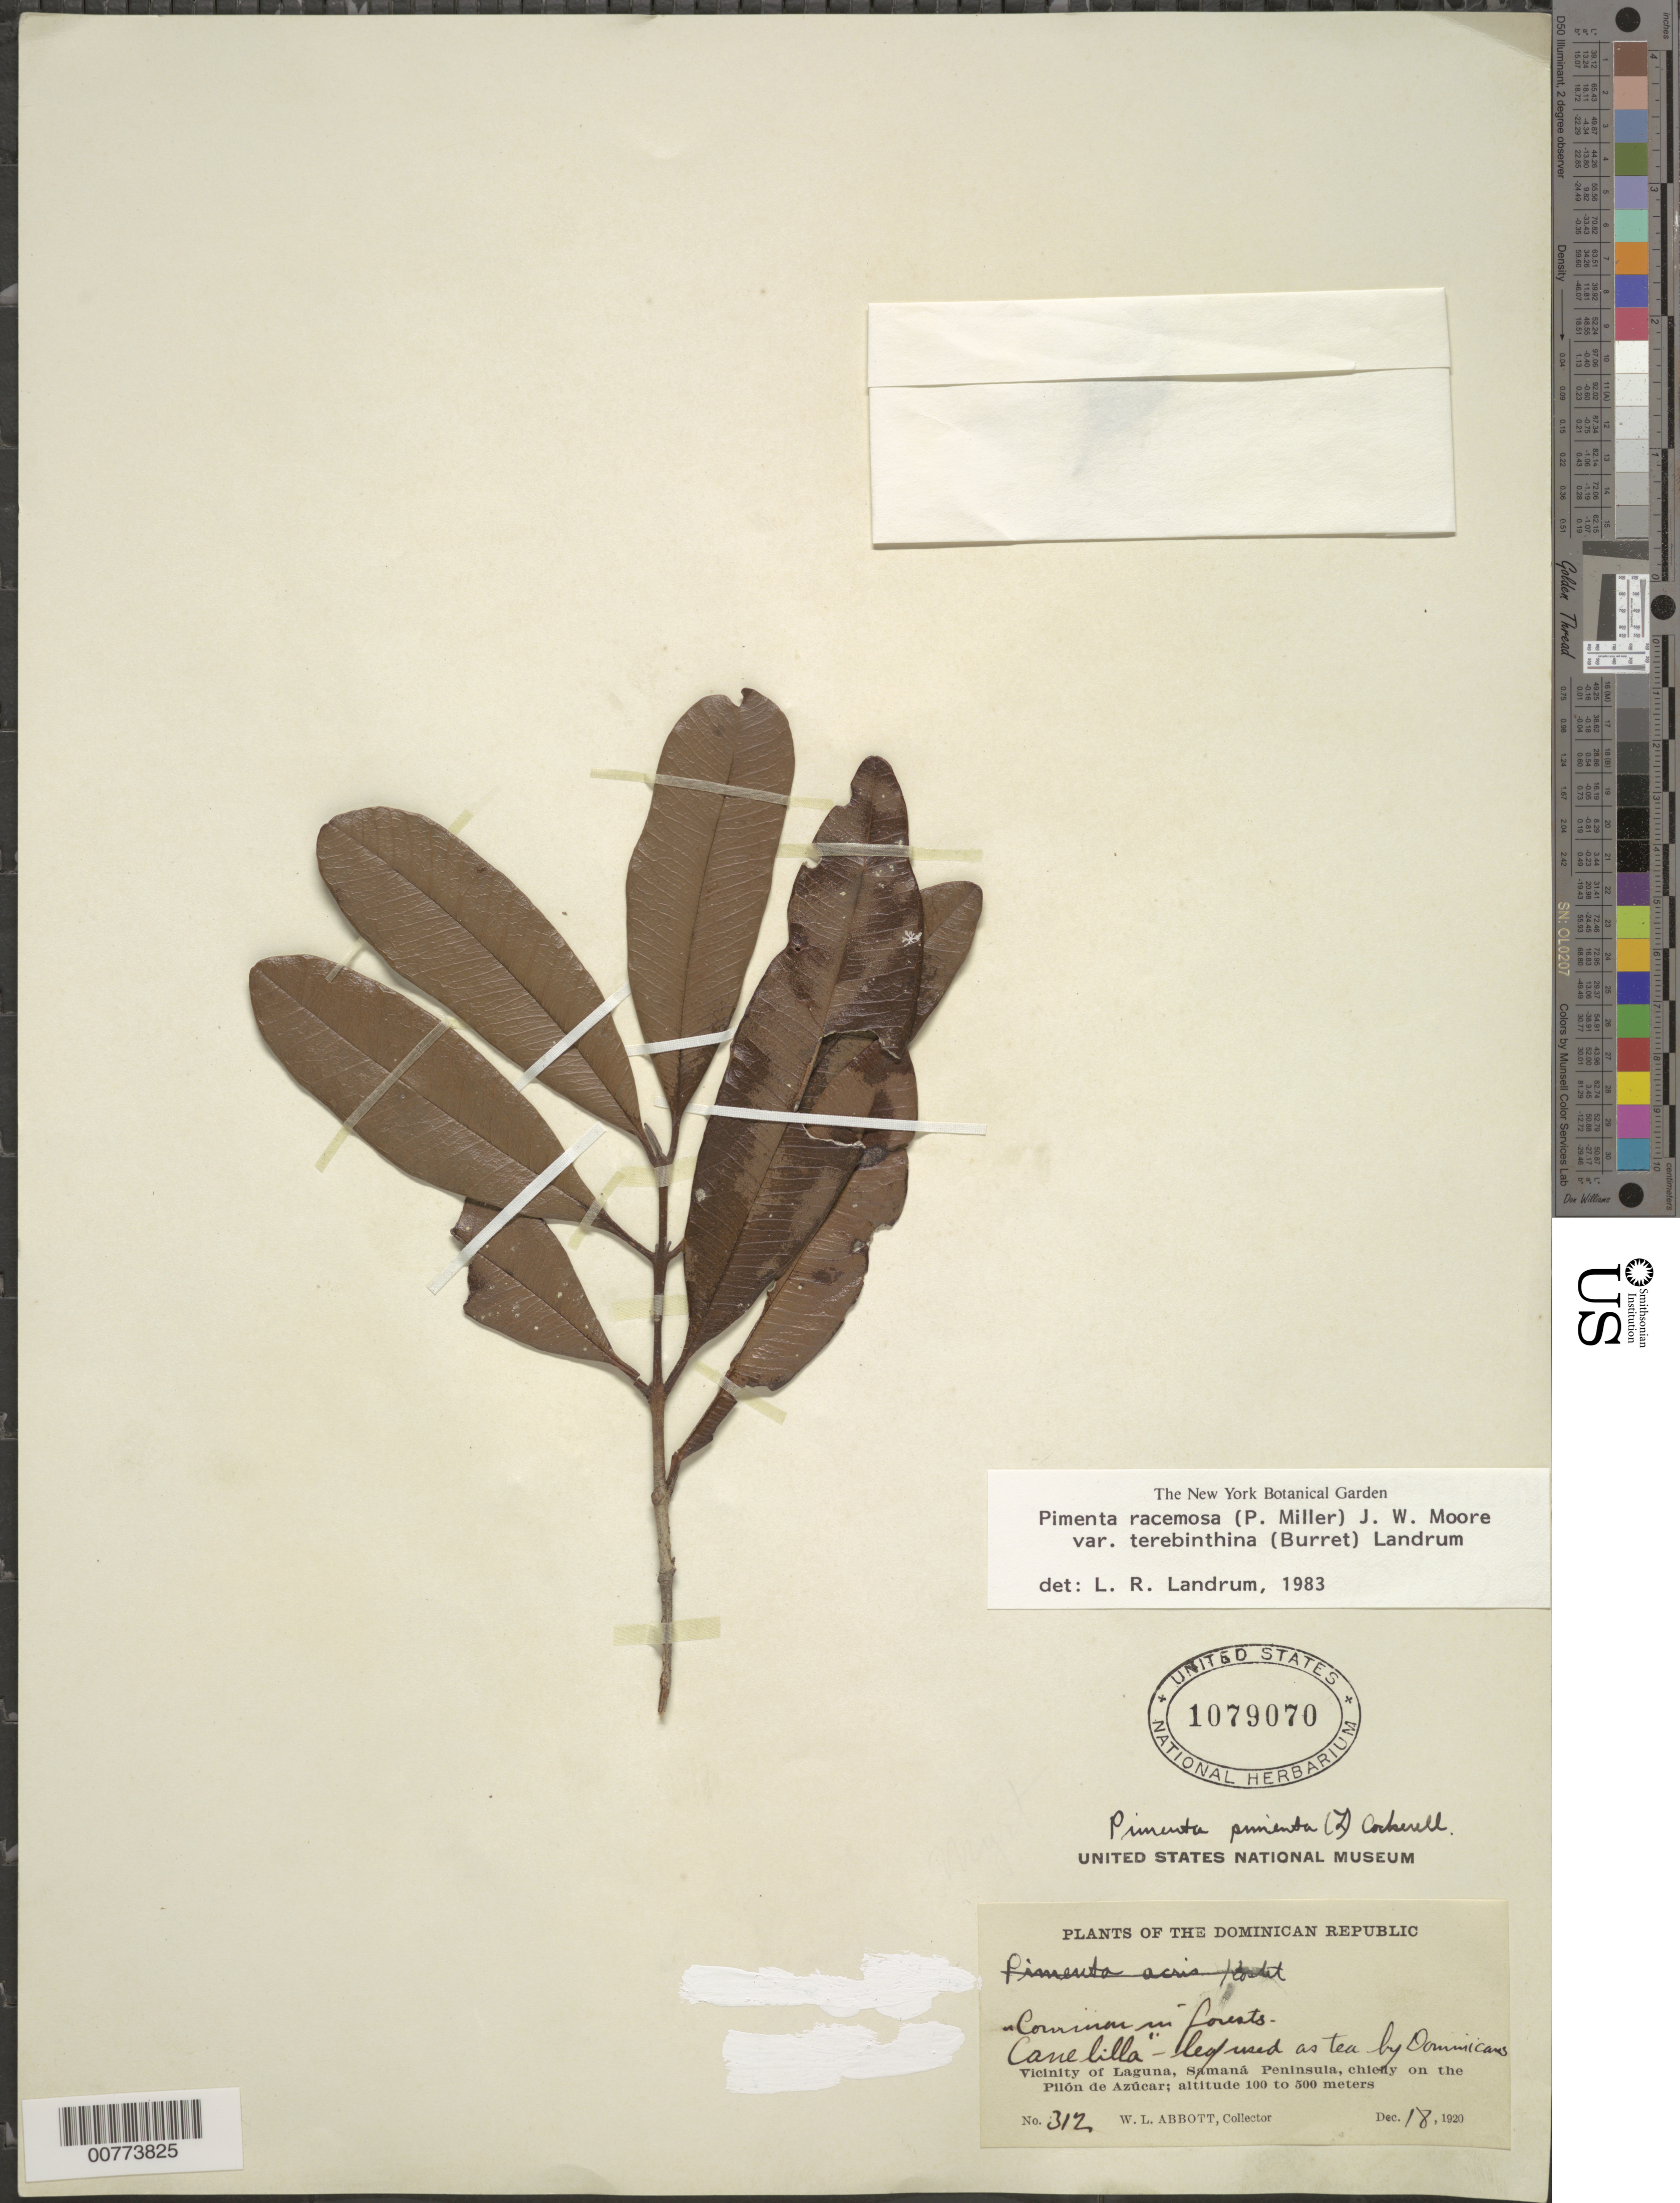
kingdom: Plantae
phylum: Tracheophyta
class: Magnoliopsida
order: Myrtales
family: Myrtaceae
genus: Pimenta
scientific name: Pimenta racemosa var. terebinthina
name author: (Burret) Landrum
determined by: Landrum, L. R.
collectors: W. L. Abbott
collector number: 312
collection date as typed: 18 Dec 1920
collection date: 1920-12-18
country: Dominican Republic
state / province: Samana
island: Hispaniola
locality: Vicinity of laguna, chiefly on the Pilón de Azúcar.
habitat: Forest.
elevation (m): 100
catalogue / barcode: US 1079070